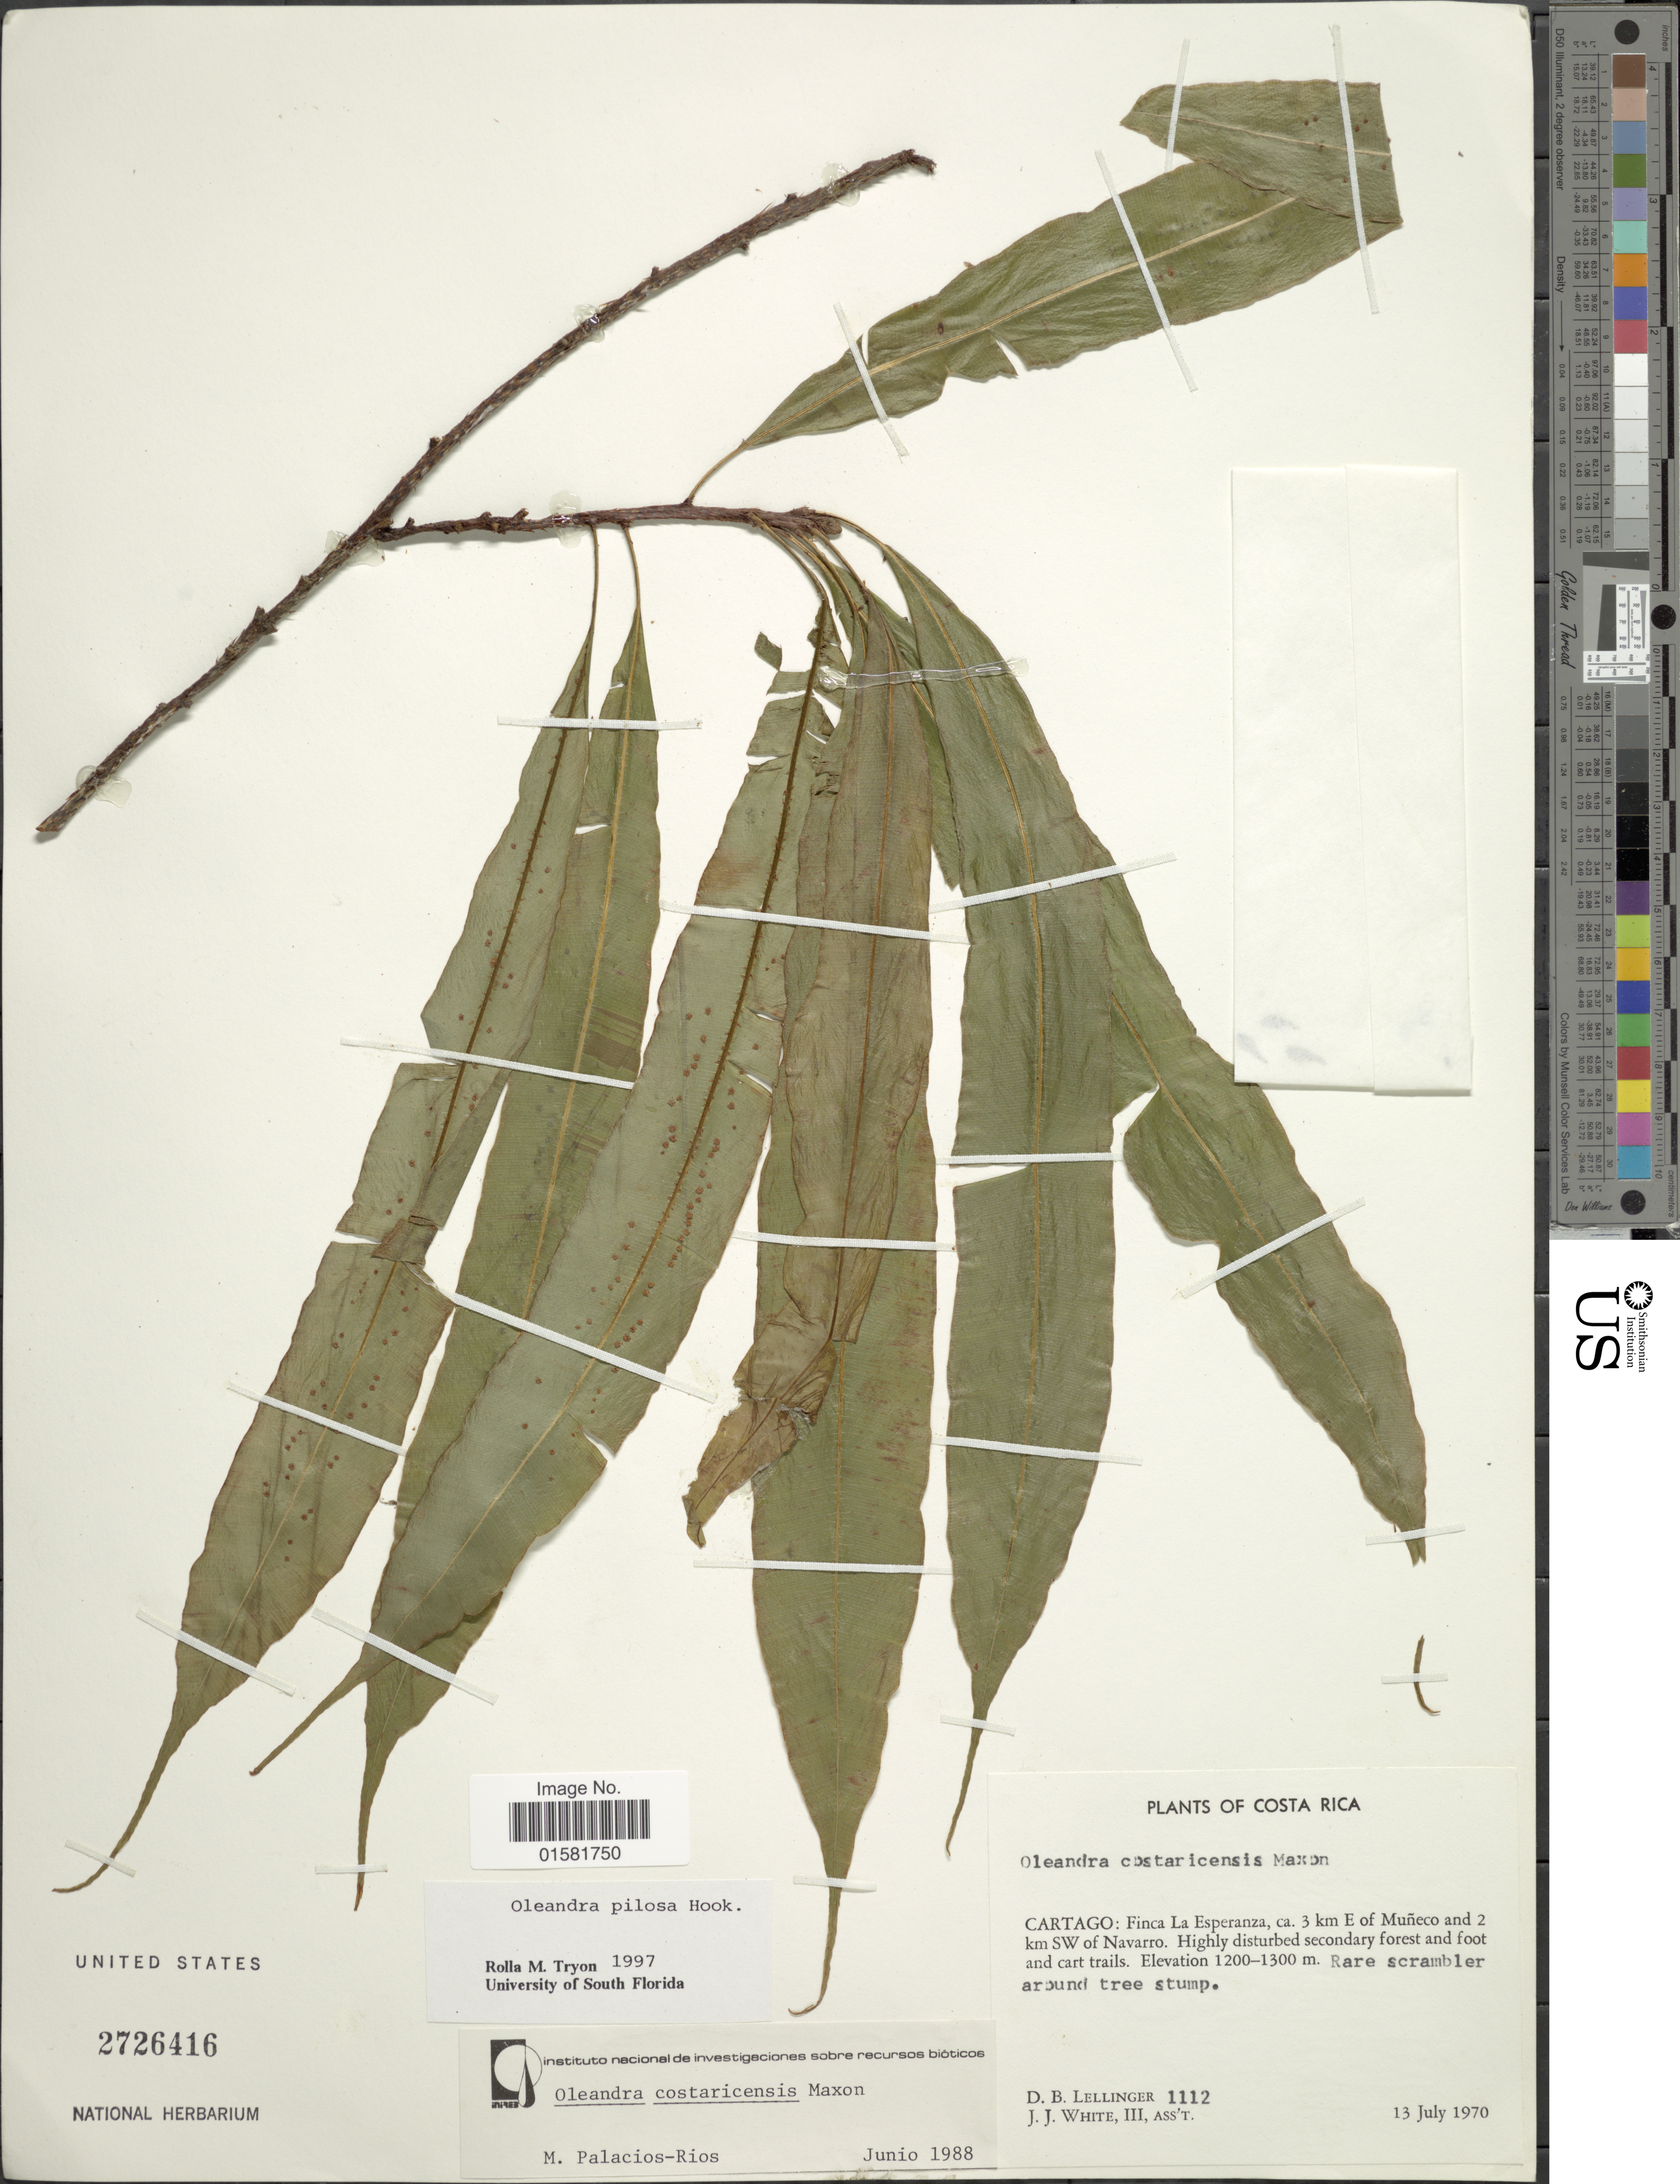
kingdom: Plantae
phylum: Tracheophyta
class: Polypodiopsida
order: Polypodiales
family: Oleandraceae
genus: Oleandra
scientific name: Oleandra pilosa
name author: Hook.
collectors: D. B. Lellinger & J. J. White III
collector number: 1112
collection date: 1970-07-13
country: Costa Rica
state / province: Cartago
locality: Costa Rica, Cartago: Finca La Esperanza, ca. 3 km E of Muñeco and 2 km SW of Navarro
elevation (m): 1200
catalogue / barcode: US 2726416